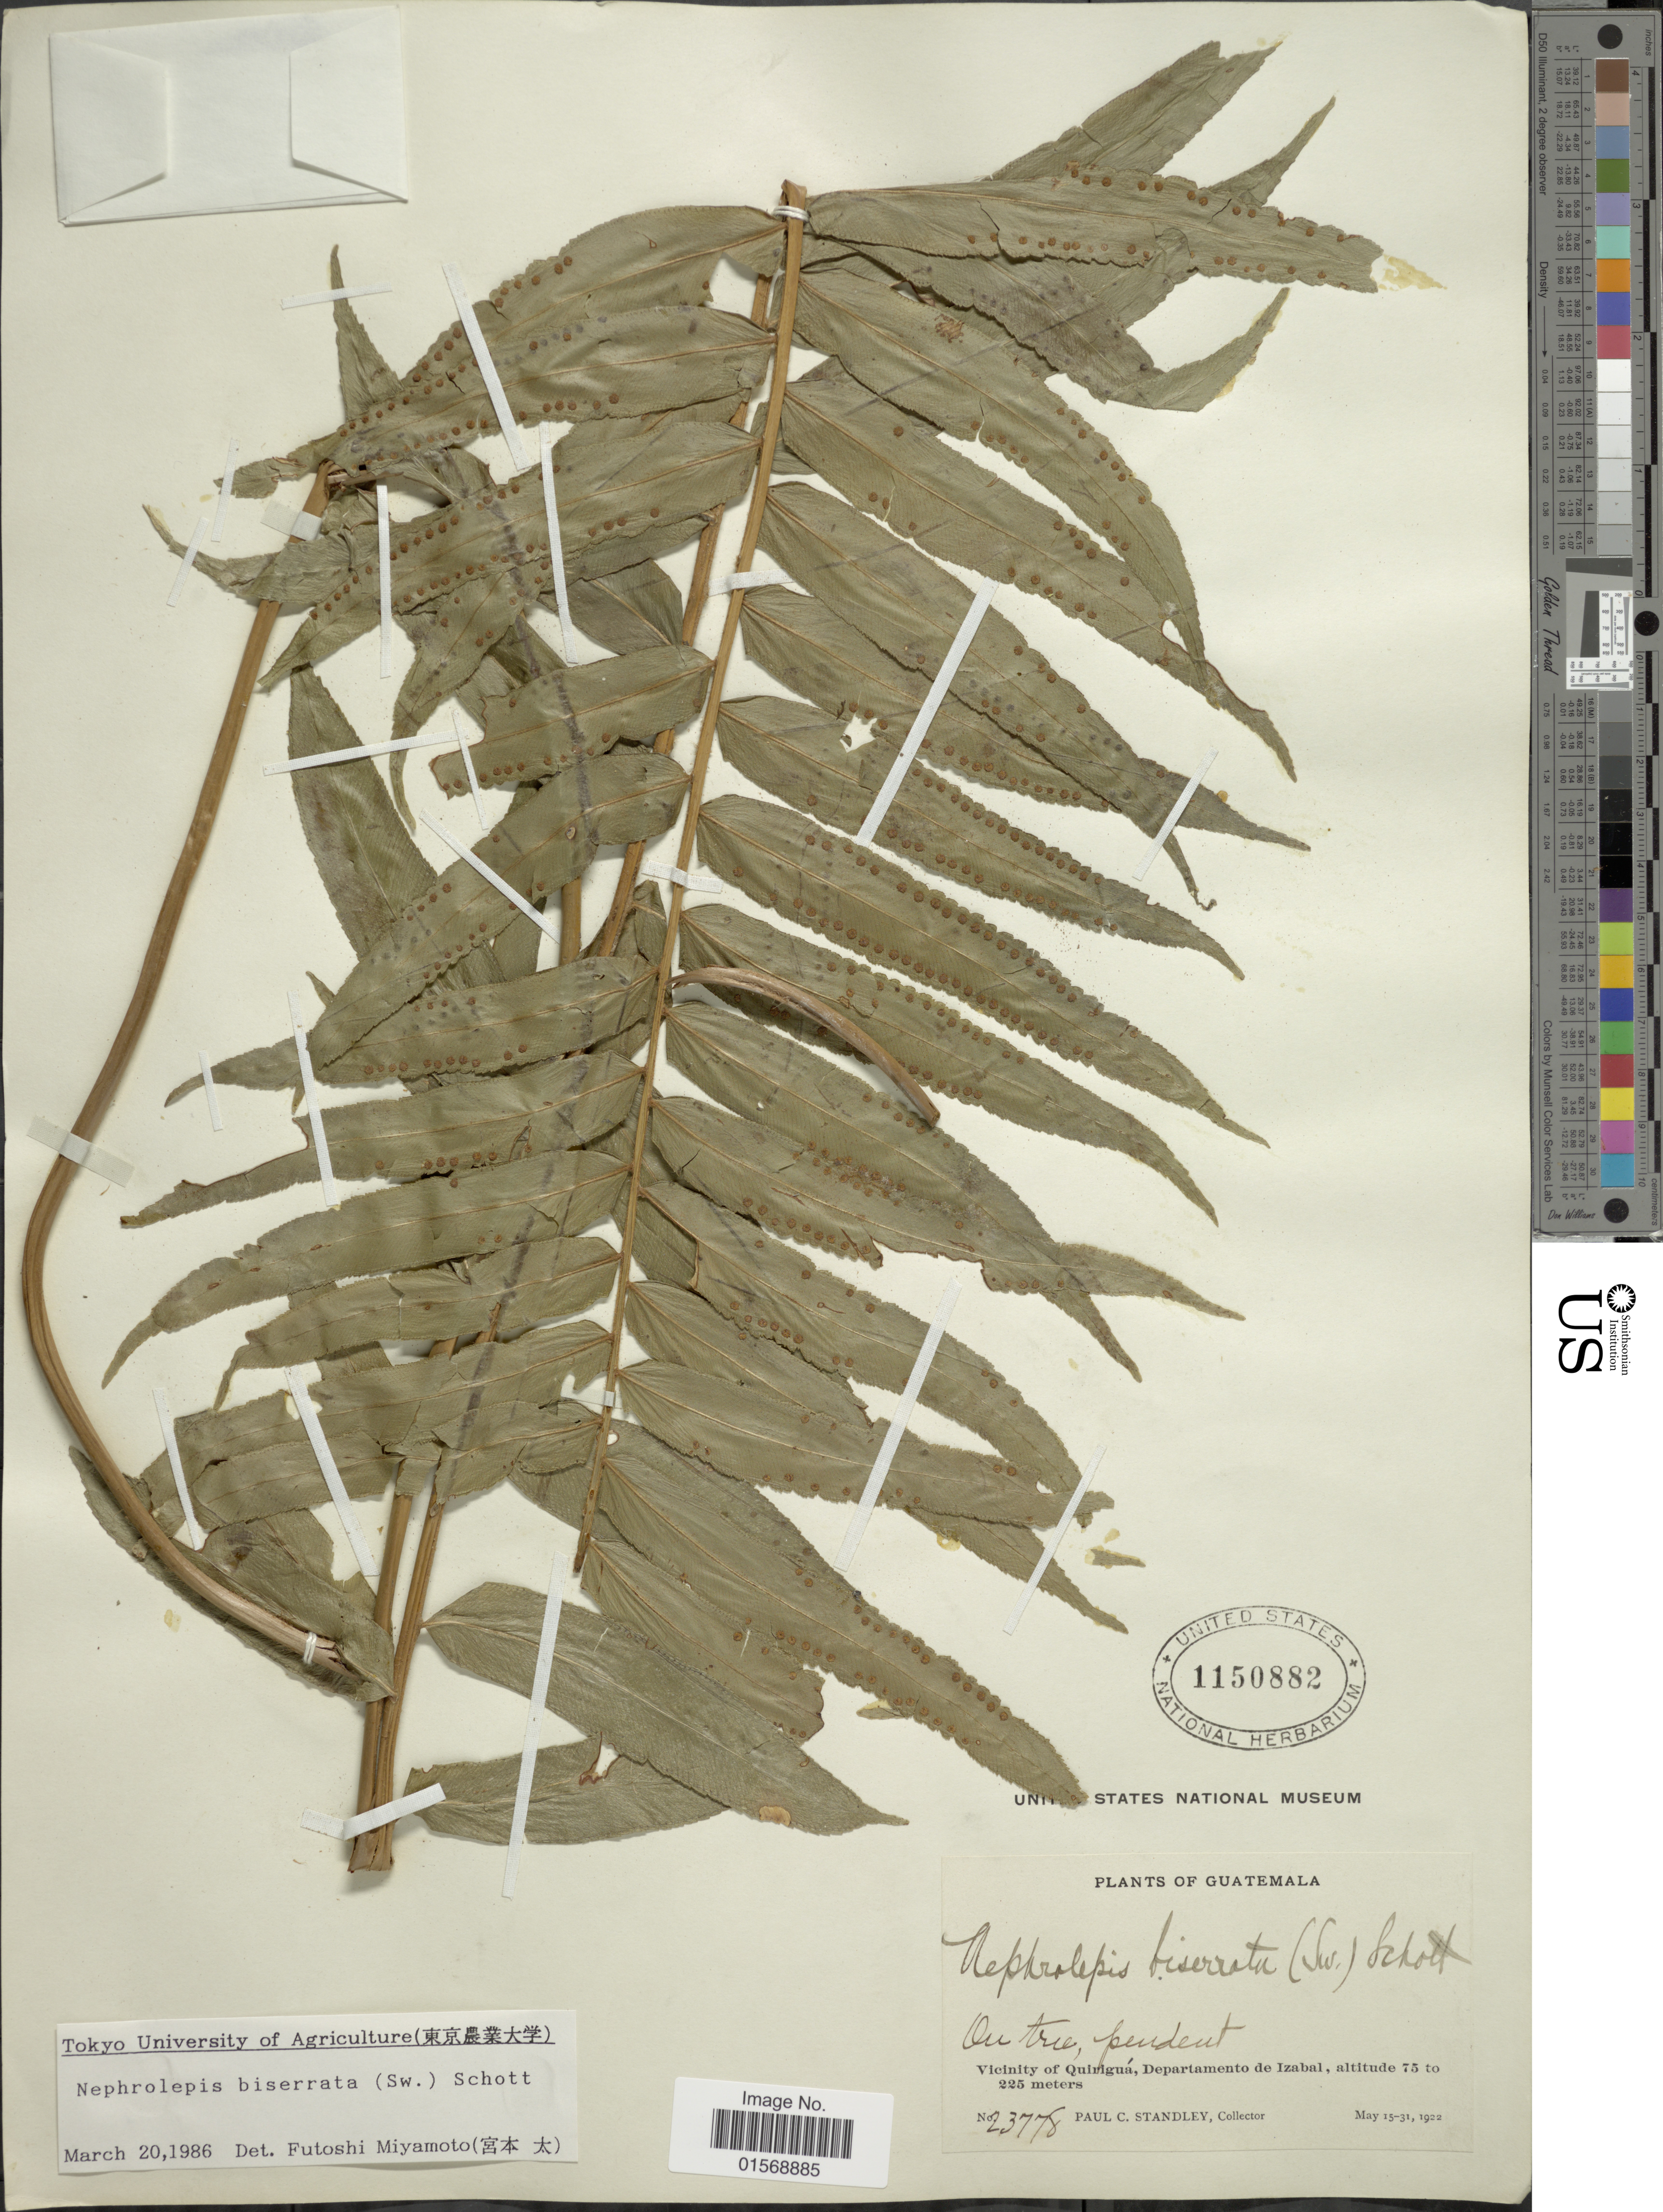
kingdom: Plantae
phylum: Tracheophyta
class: Polypodiopsida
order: Polypodiales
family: Nephrolepidaceae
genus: Nephrolepis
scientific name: Nephrolepis biserrata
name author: (Sw.) Schott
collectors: P. C. Standley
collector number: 23778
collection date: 1922-05-15/1922-05-31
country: Guatemala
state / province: Izabal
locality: Guatemala, Vicinityof Quirigua, Departamento de Izabal.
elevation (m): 75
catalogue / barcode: US 1150882